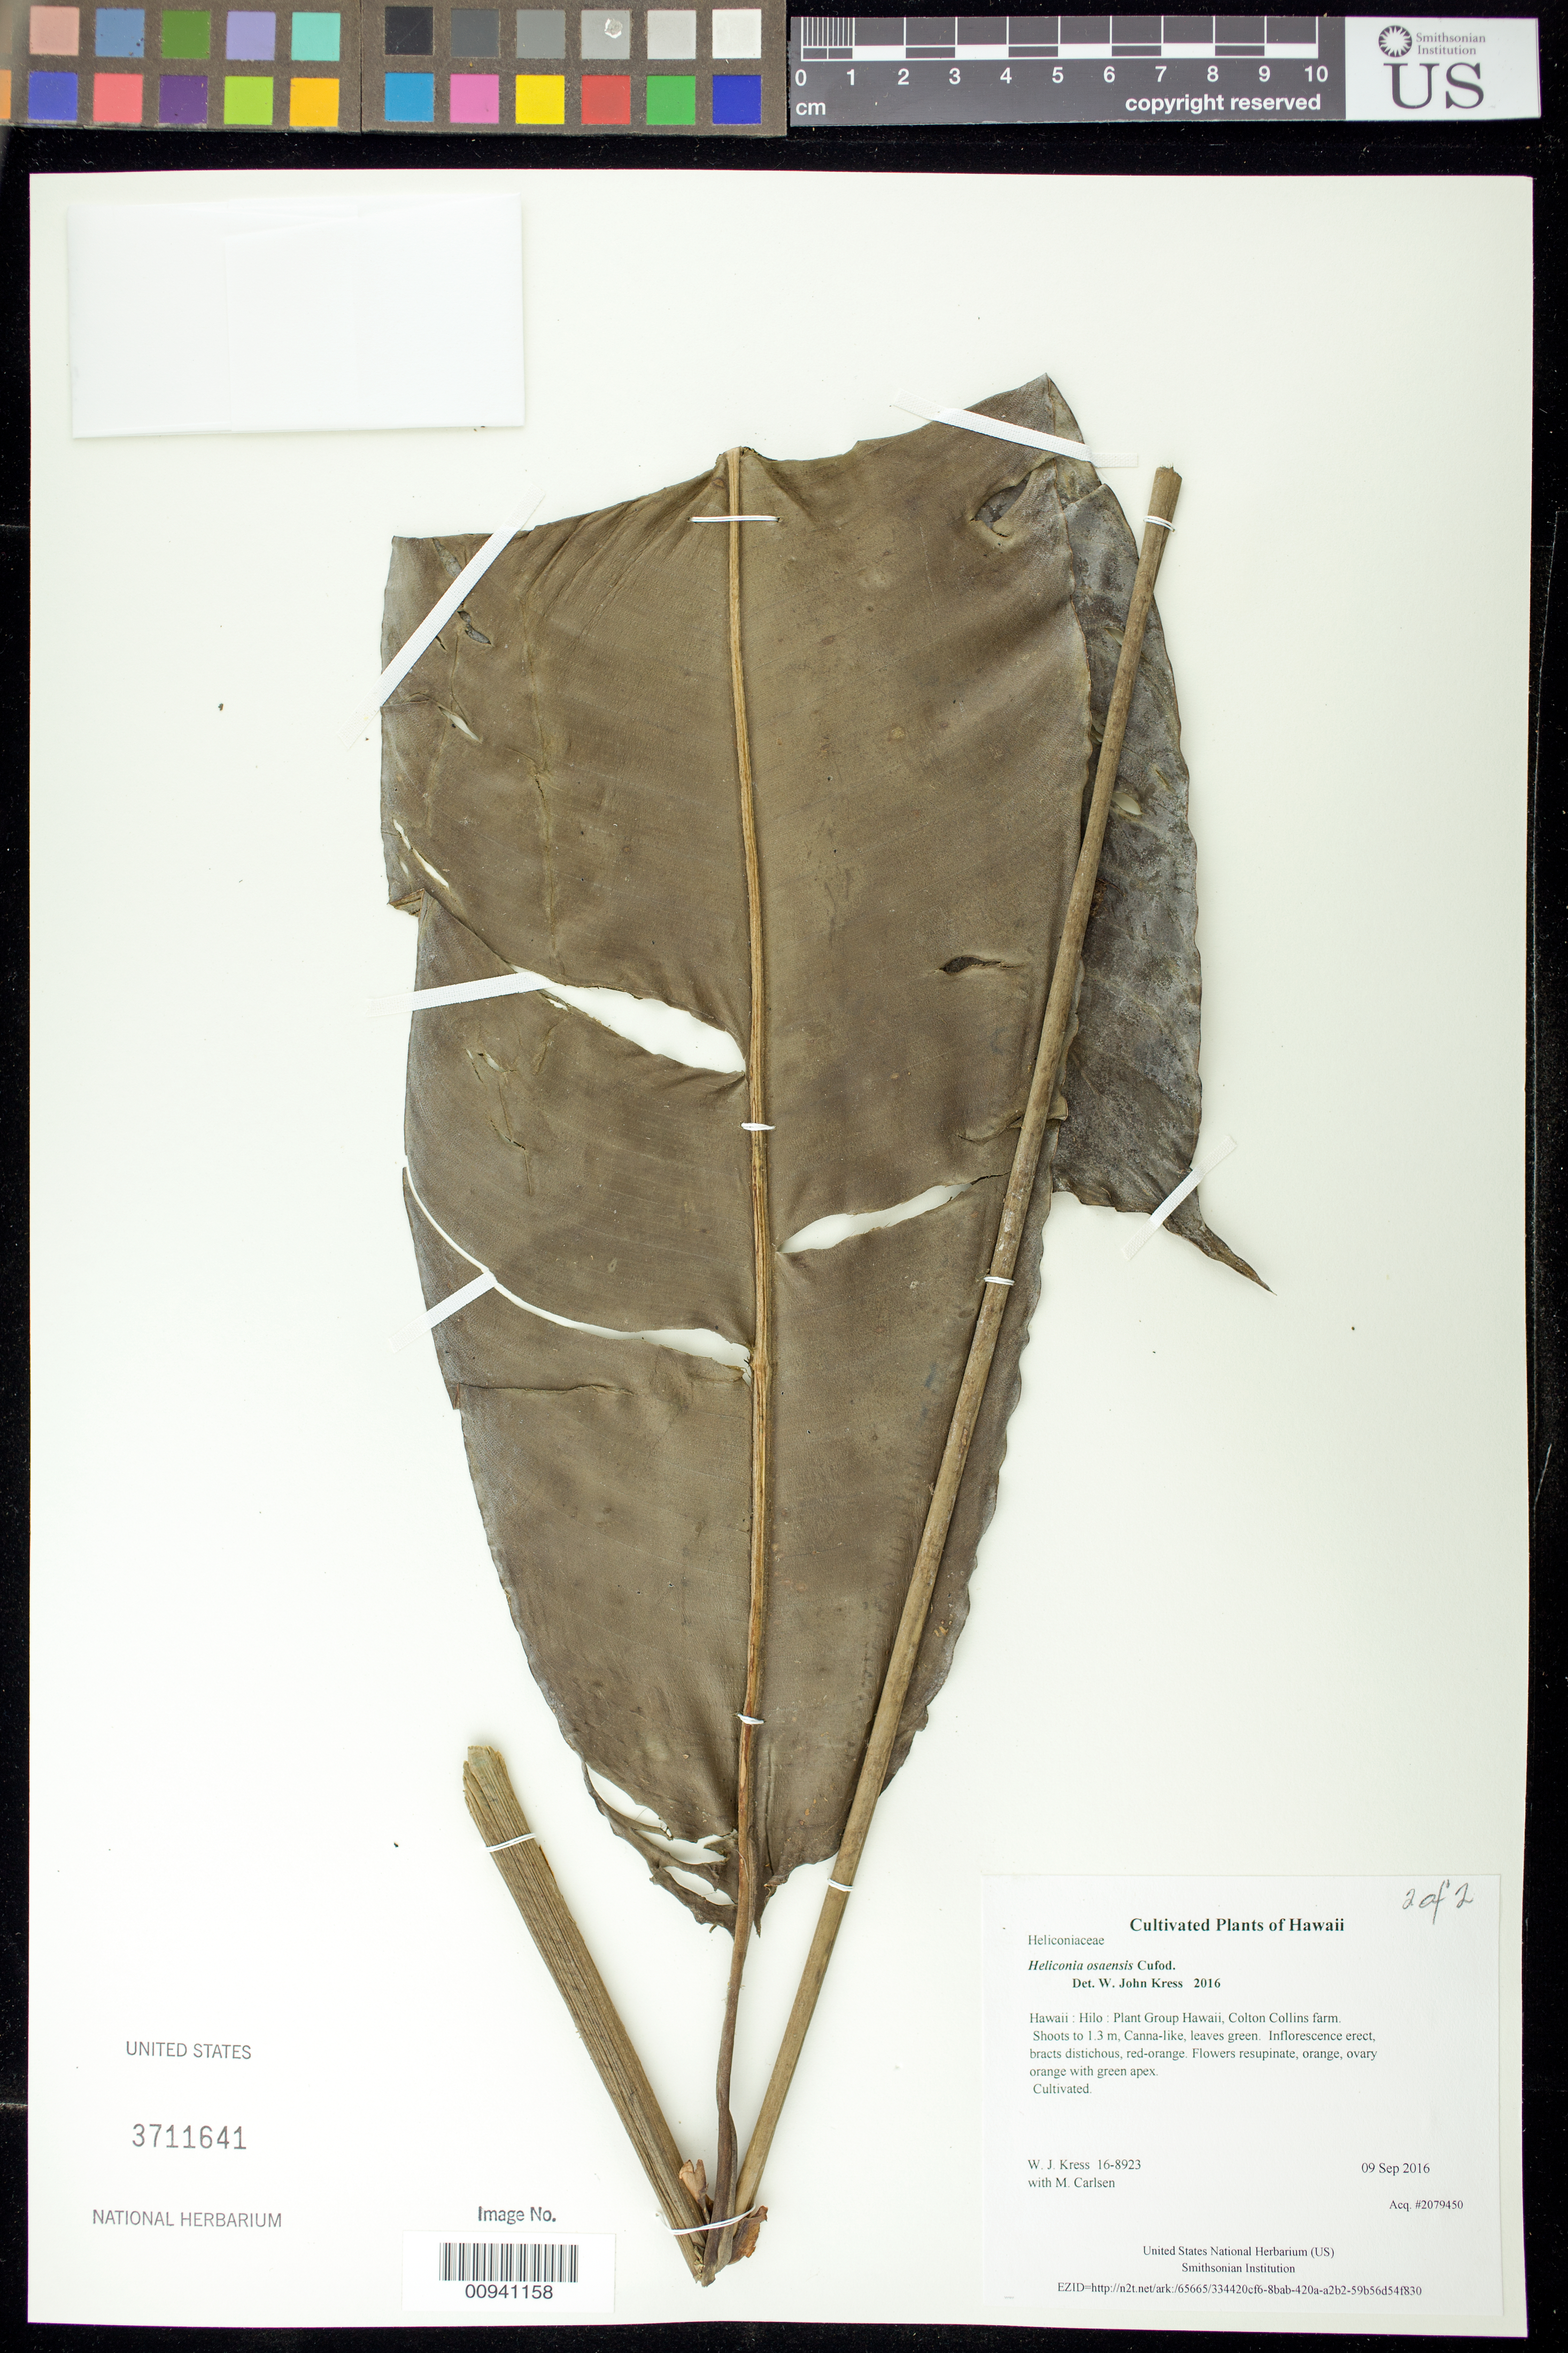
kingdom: Plantae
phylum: Tracheophyta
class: Liliopsida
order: Zingiberales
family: Heliconiaceae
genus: Heliconia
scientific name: Heliconia osaensis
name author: Cufod.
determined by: Kress, W. J., (US), Smithsonian Institution - National Museum of Natural History (UNITED STATES)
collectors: W. J. Kress & M. M. Carlsen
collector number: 16-8923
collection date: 2016-09-09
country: United States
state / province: Hawaii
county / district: Hawaii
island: Hawaii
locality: Plant Group Hawaii, Colton Collins farm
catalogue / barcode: US 3711641